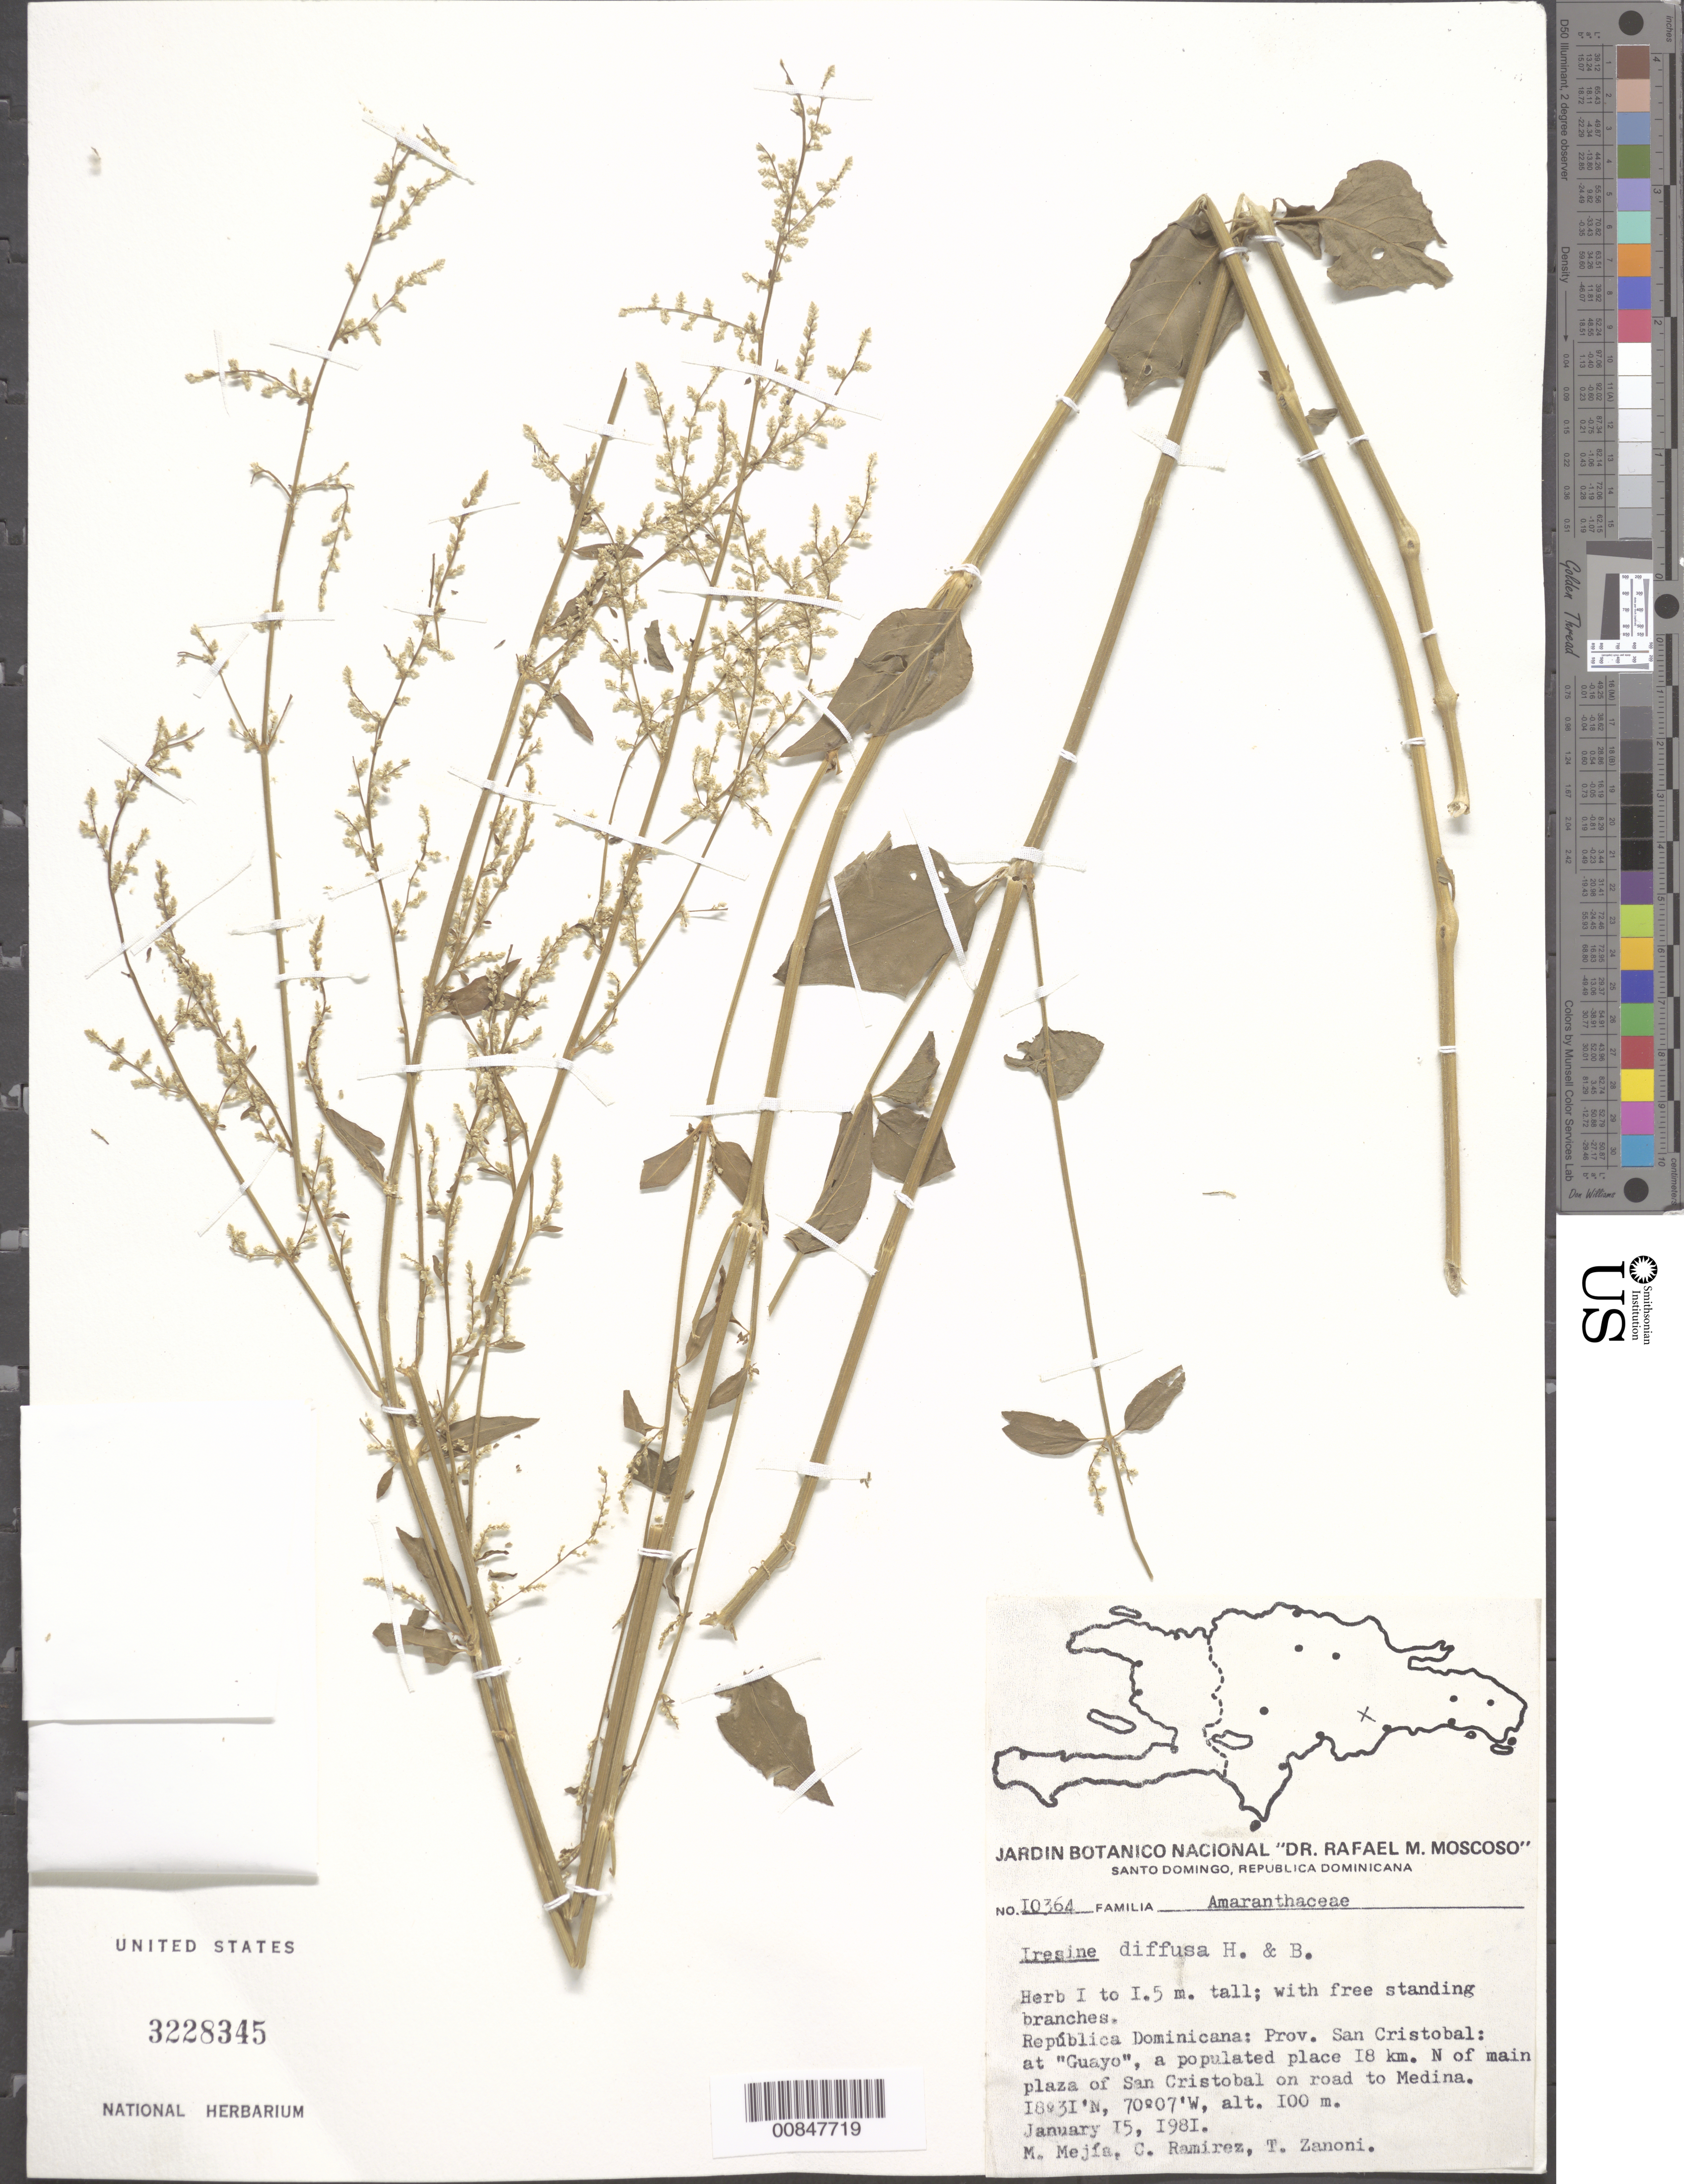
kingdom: Plantae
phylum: Tracheophyta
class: Magnoliopsida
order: Caryophyllales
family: Amaranthaceae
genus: Iresine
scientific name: Iresine diffusa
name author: Humb. & Bonpl. ex Willd.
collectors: M. Mejia, C. Ramirez & T. A. Zanoni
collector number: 10364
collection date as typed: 15 Jan 1981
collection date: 1981-01-15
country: Dominican Republic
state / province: San Cristóbal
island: Hispaniola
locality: "Guayo", a populated place 18 km. N of main plaza of San Cristobal on road to Medina.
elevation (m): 100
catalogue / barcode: US 3228345